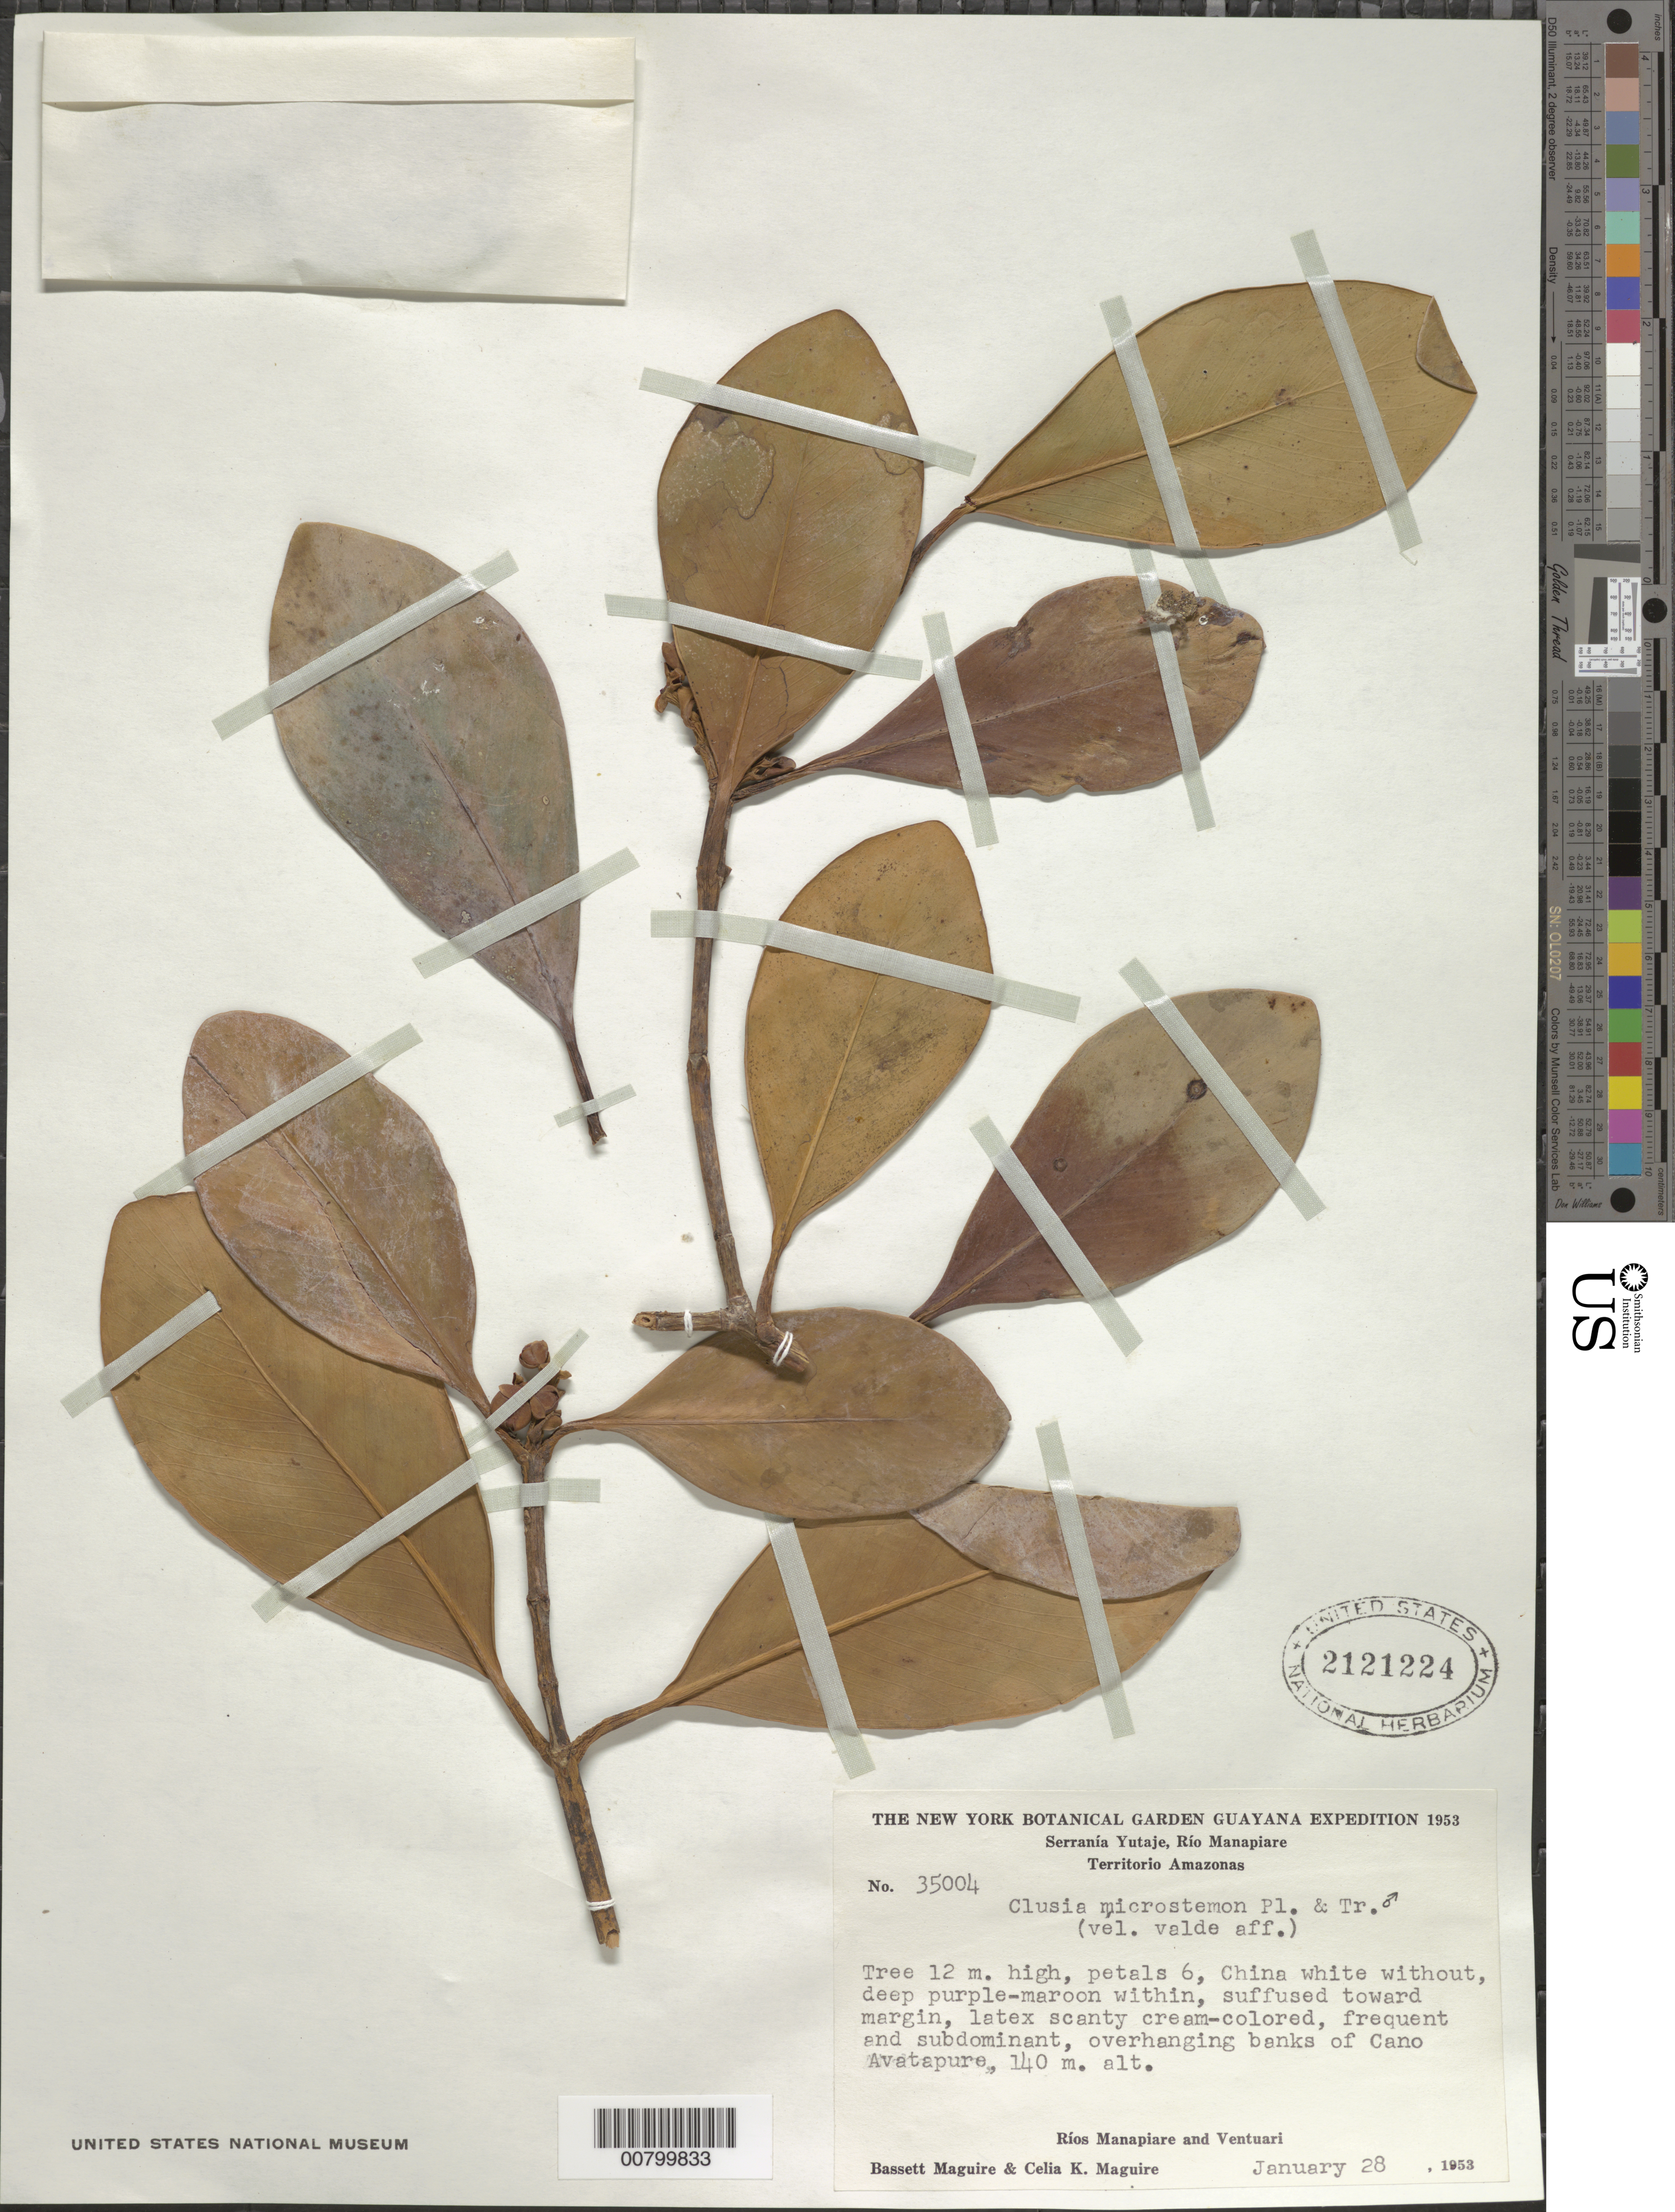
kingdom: Plantae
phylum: Tracheophyta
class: Magnoliopsida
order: Malpighiales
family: Clusiaceae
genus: Clusia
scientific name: Clusia microstemon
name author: Planch. & Triana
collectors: B. Maguire & C. K. Maguire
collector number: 35004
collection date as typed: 28-Jan-53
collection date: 1953-01-28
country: Venezuela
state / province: Amazonas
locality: Serranía Yutajé, Caño Avatapure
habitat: Overhanging banks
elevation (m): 140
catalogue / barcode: US 2121224